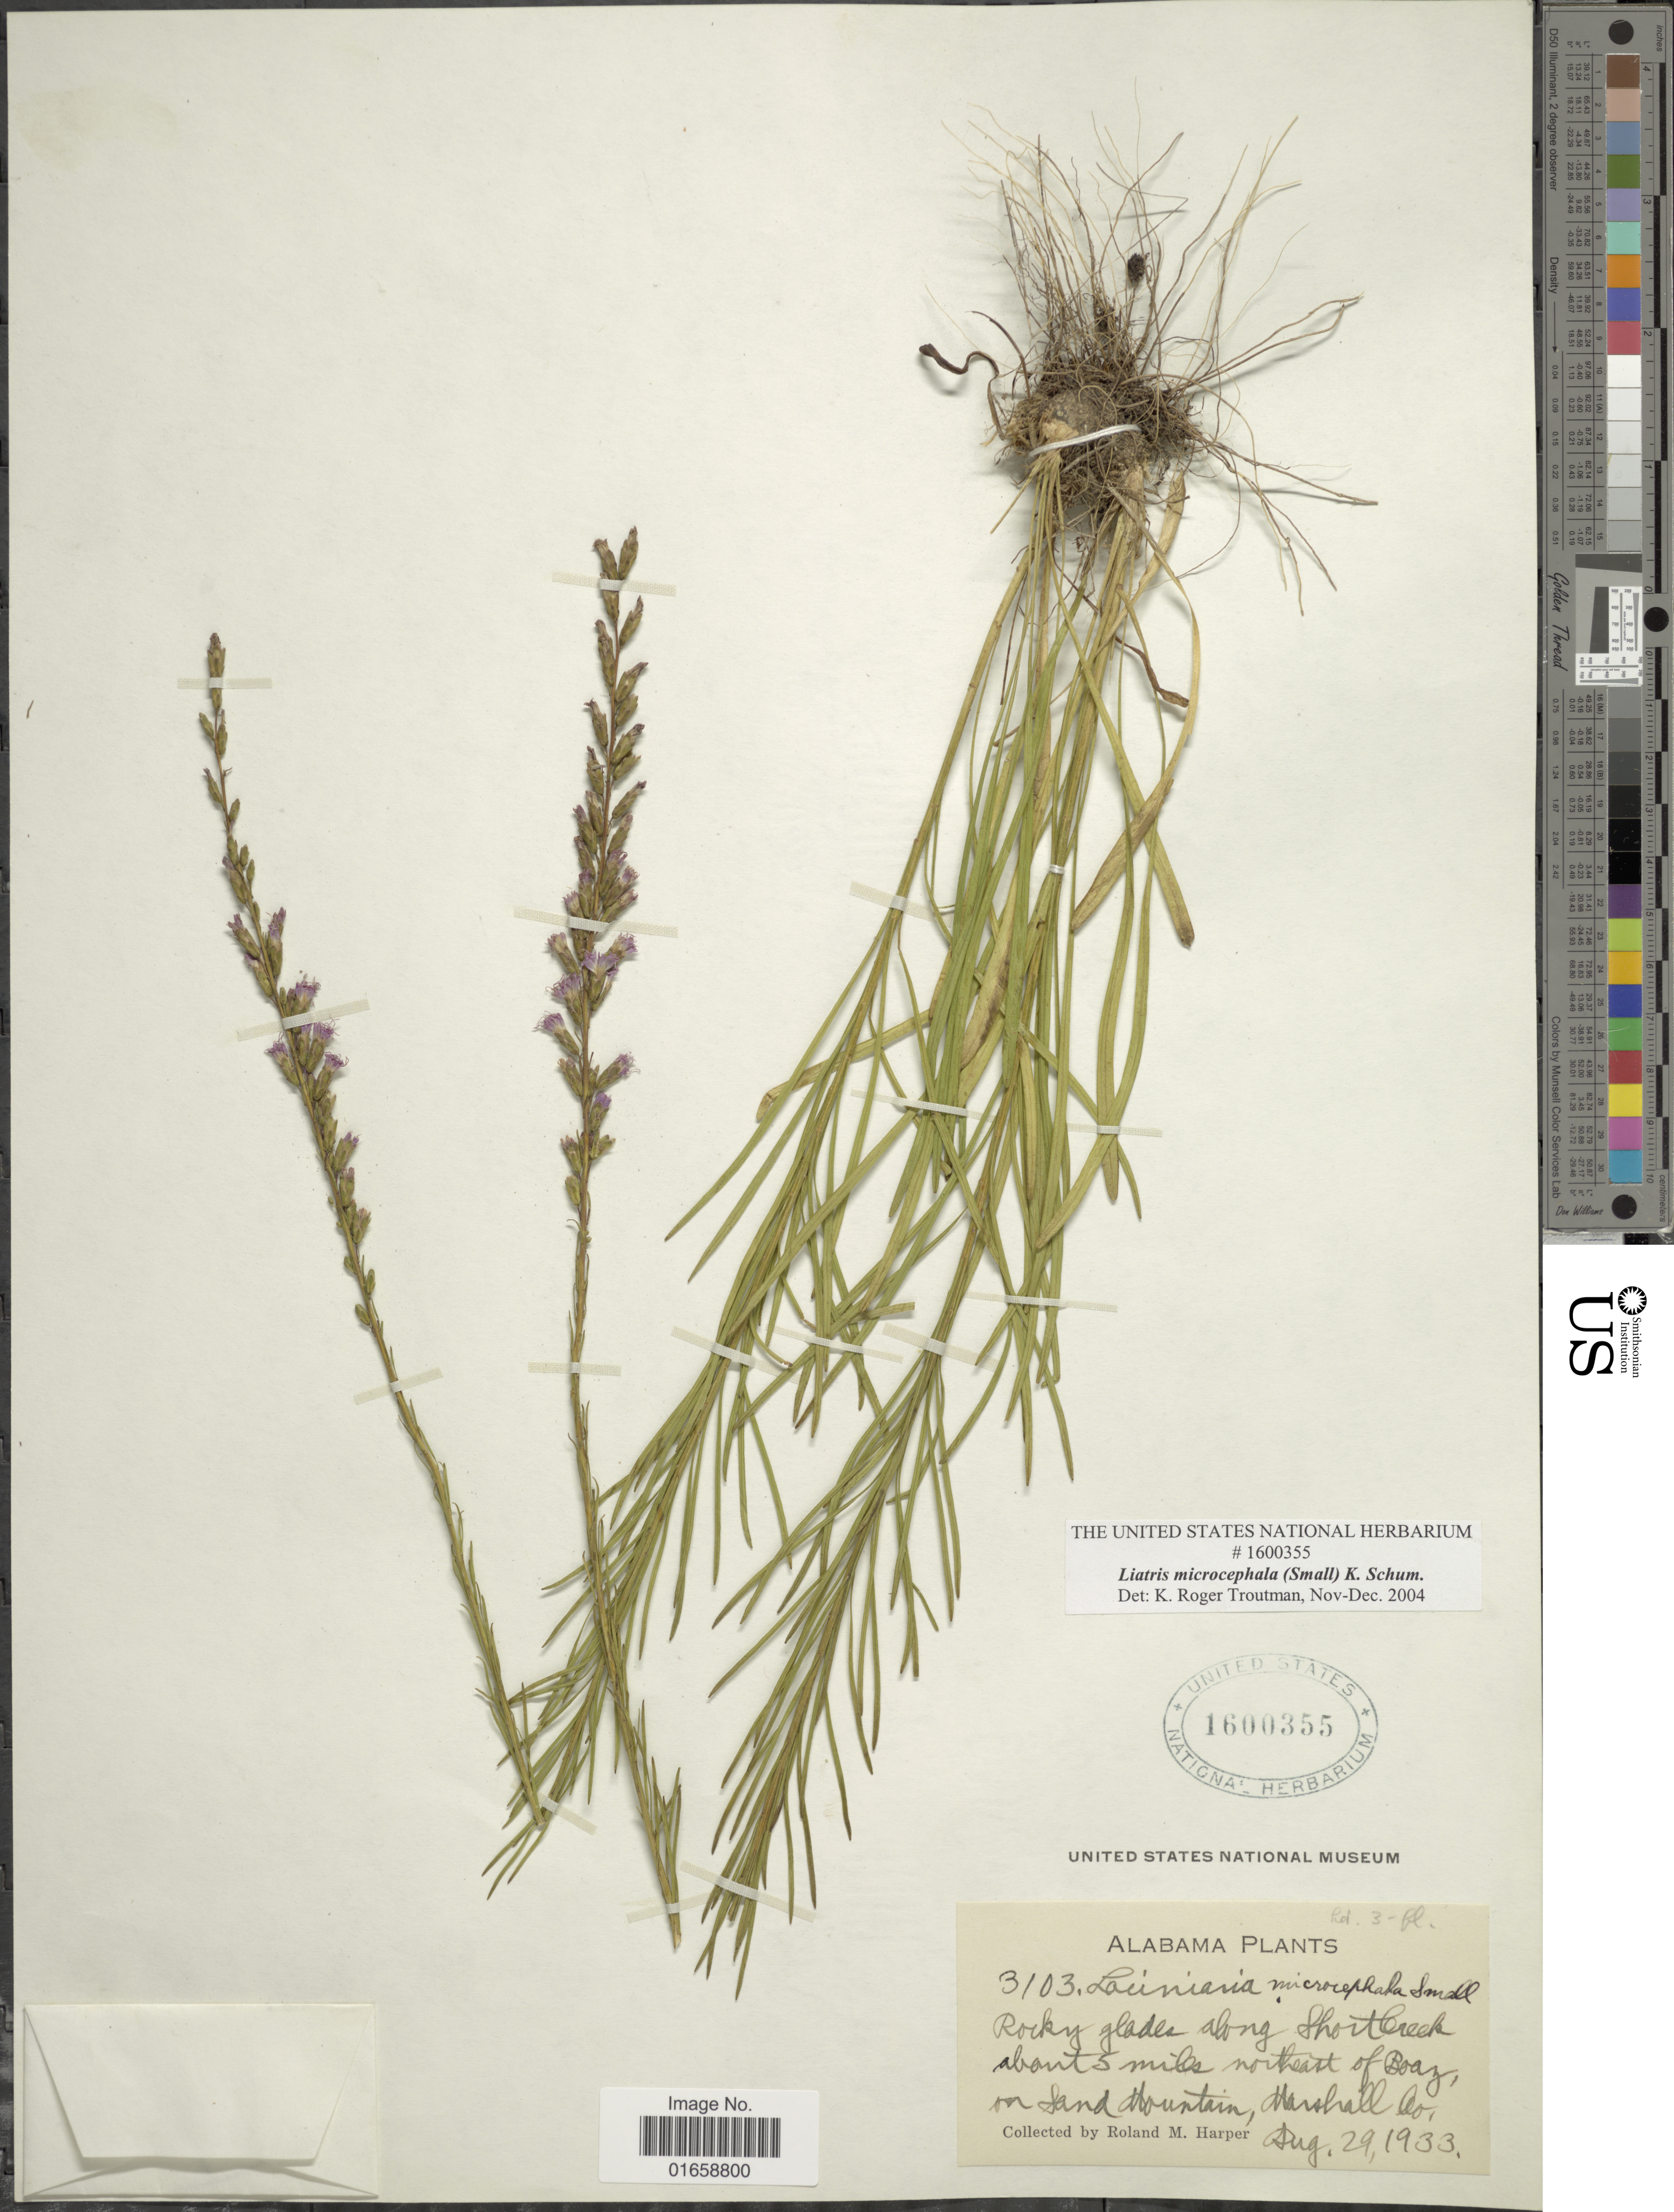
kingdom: Plantae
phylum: Tracheophyta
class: Magnoliopsida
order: Asterales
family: Asteraceae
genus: Liatris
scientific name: Liatris microcephala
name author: (Small) K. Schum.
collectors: R. M. Harper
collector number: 3103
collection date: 1933-08-29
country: United States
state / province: Alabama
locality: Rocky glades along Short Creek about 5 miles northeast of Boaz on sand Mountain, Marshall Co.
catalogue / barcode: US 1600355